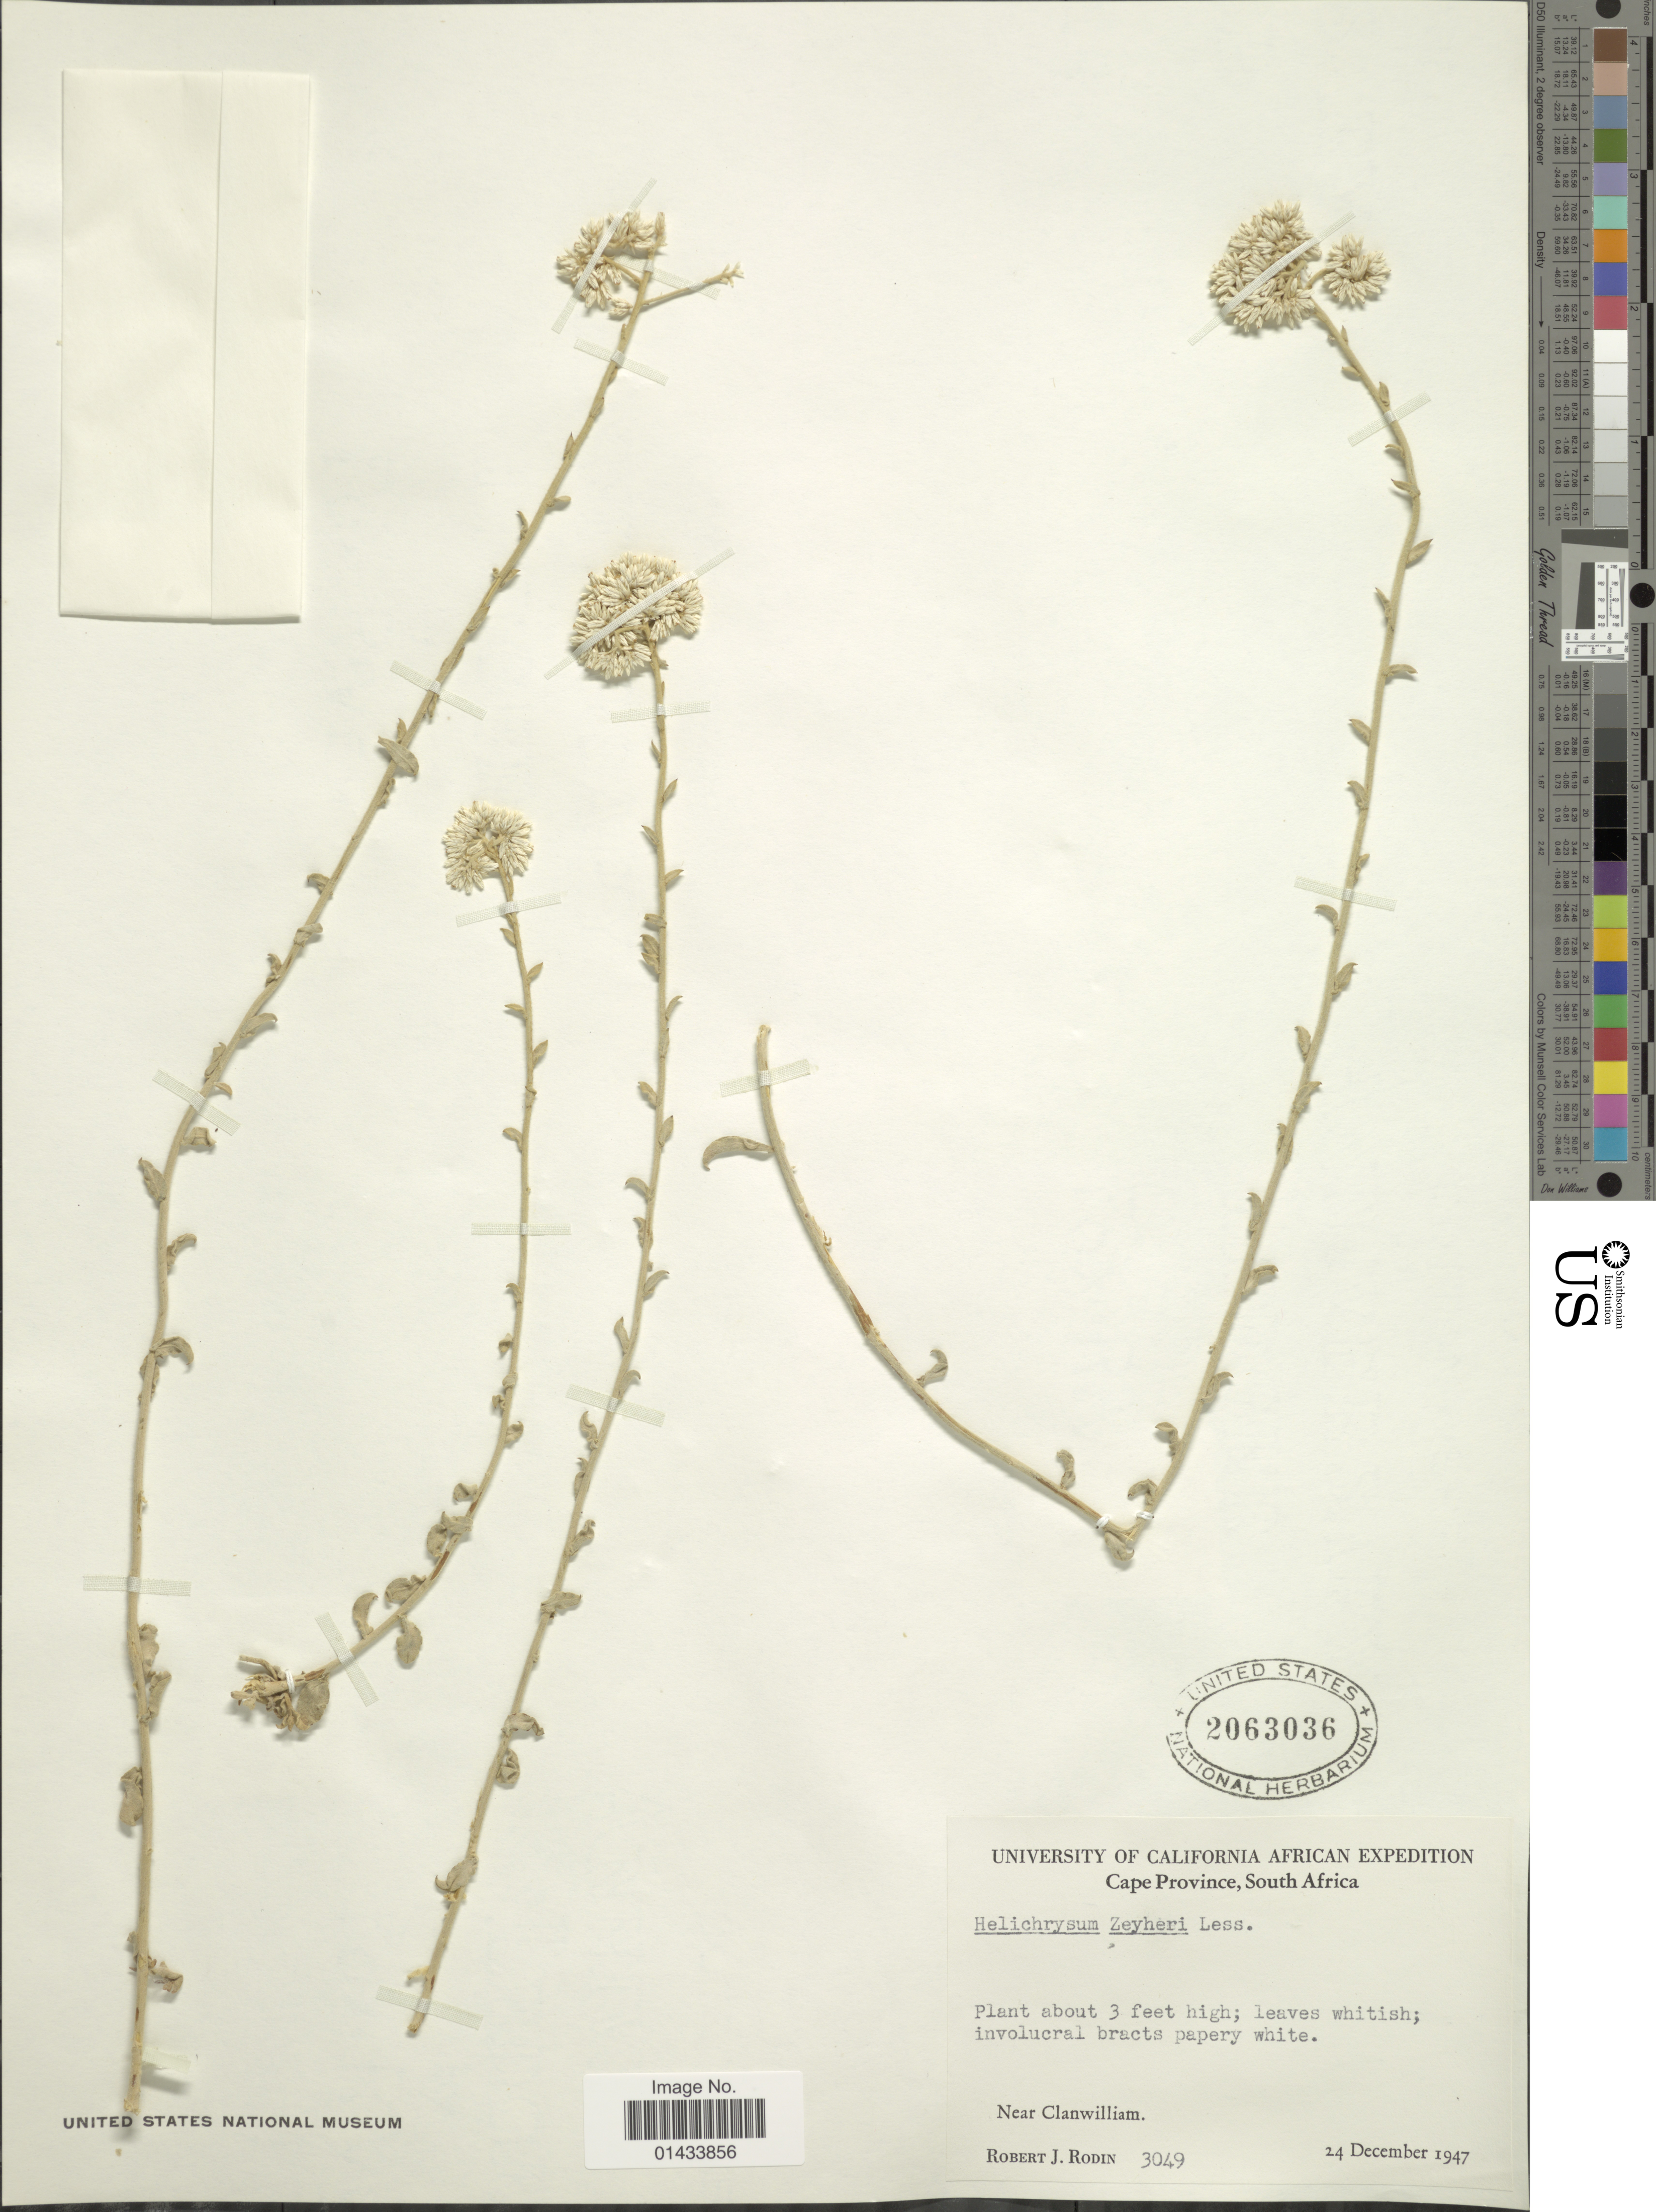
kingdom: Plantae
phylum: Tracheophyta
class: Magnoliopsida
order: Asterales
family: Asteraceae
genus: Helichrysum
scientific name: Helichrysum zeyheri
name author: Less.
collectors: R. J. Rodin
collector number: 3049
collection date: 1947-12-24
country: South Africa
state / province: Western Cape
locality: Cape Province, South Africa, Near Clanwilliam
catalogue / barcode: US 2063036